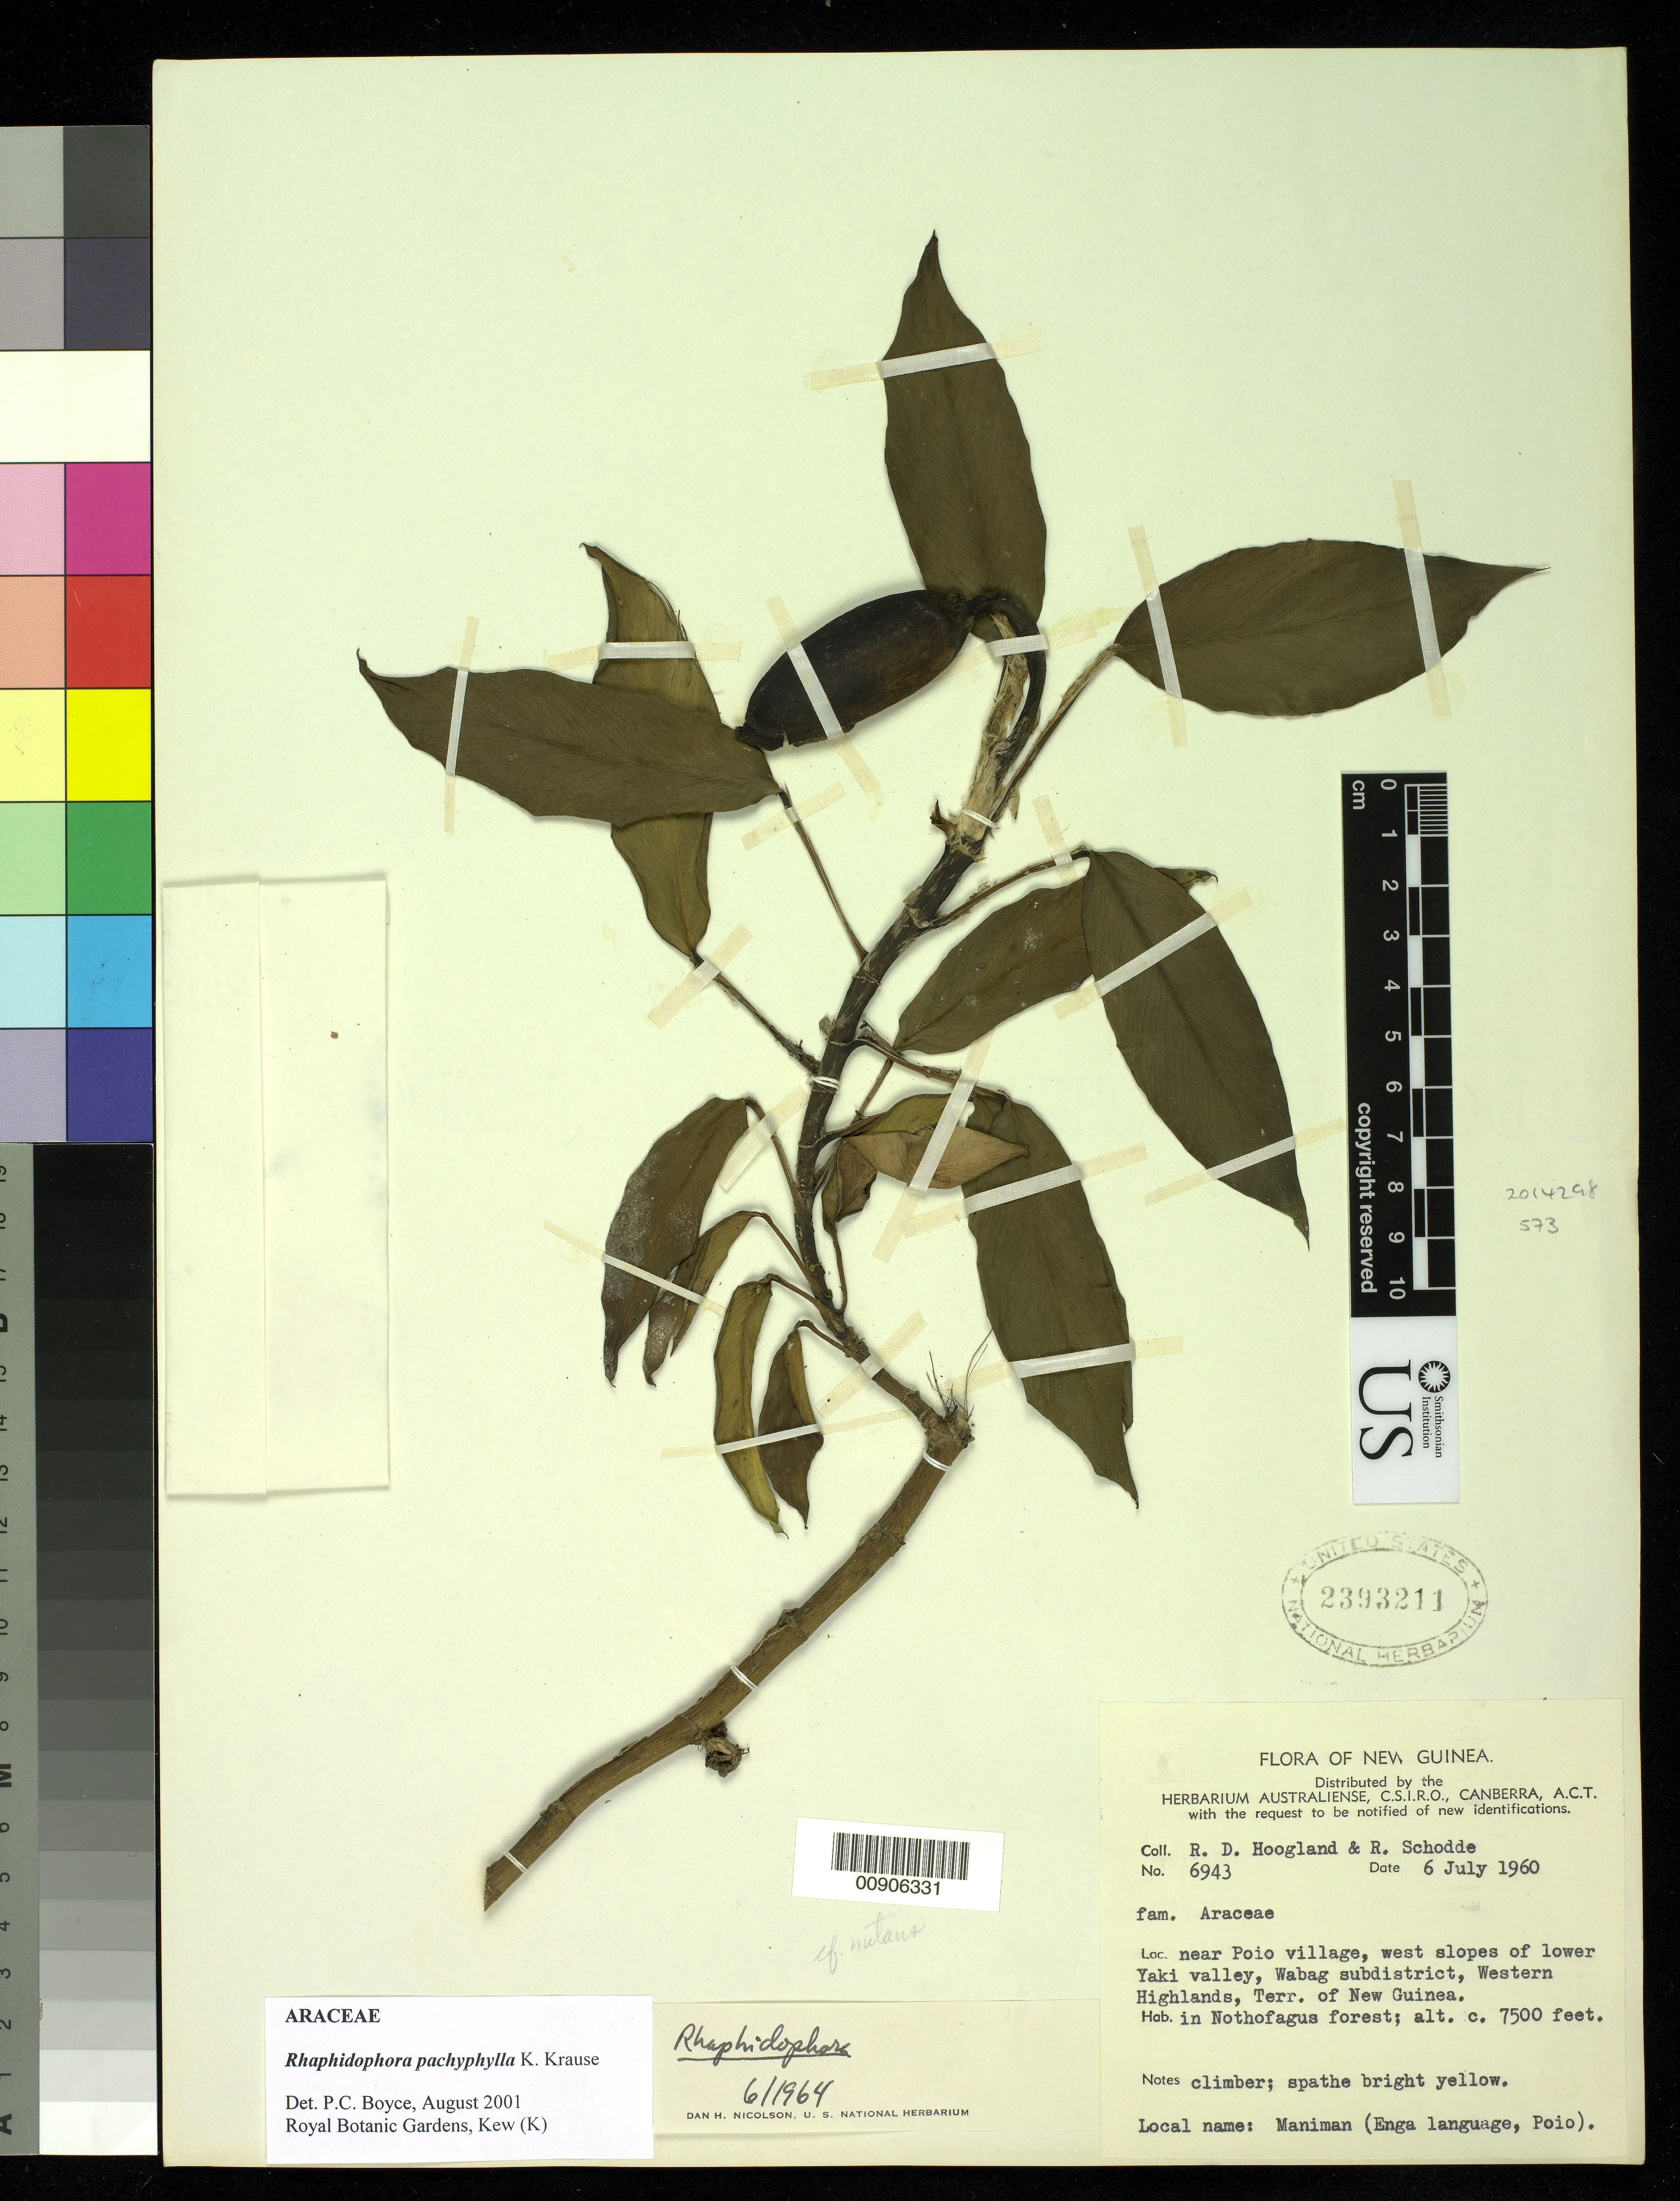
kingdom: Plantae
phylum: Tracheophyta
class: Liliopsida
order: Alismatales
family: Araceae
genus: Rhaphidophora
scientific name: Rhaphidophora pachyphylla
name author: K. Krause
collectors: R. D. Hoogland & R. Schodde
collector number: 6943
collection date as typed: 06 Jul 1960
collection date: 1960-07-06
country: Papua New Guinea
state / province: Enga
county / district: Wabag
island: New Guinea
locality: Near Poio village, west slopes of lower Yaki valley, Wabag subdistrict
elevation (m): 2286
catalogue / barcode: US 2393211